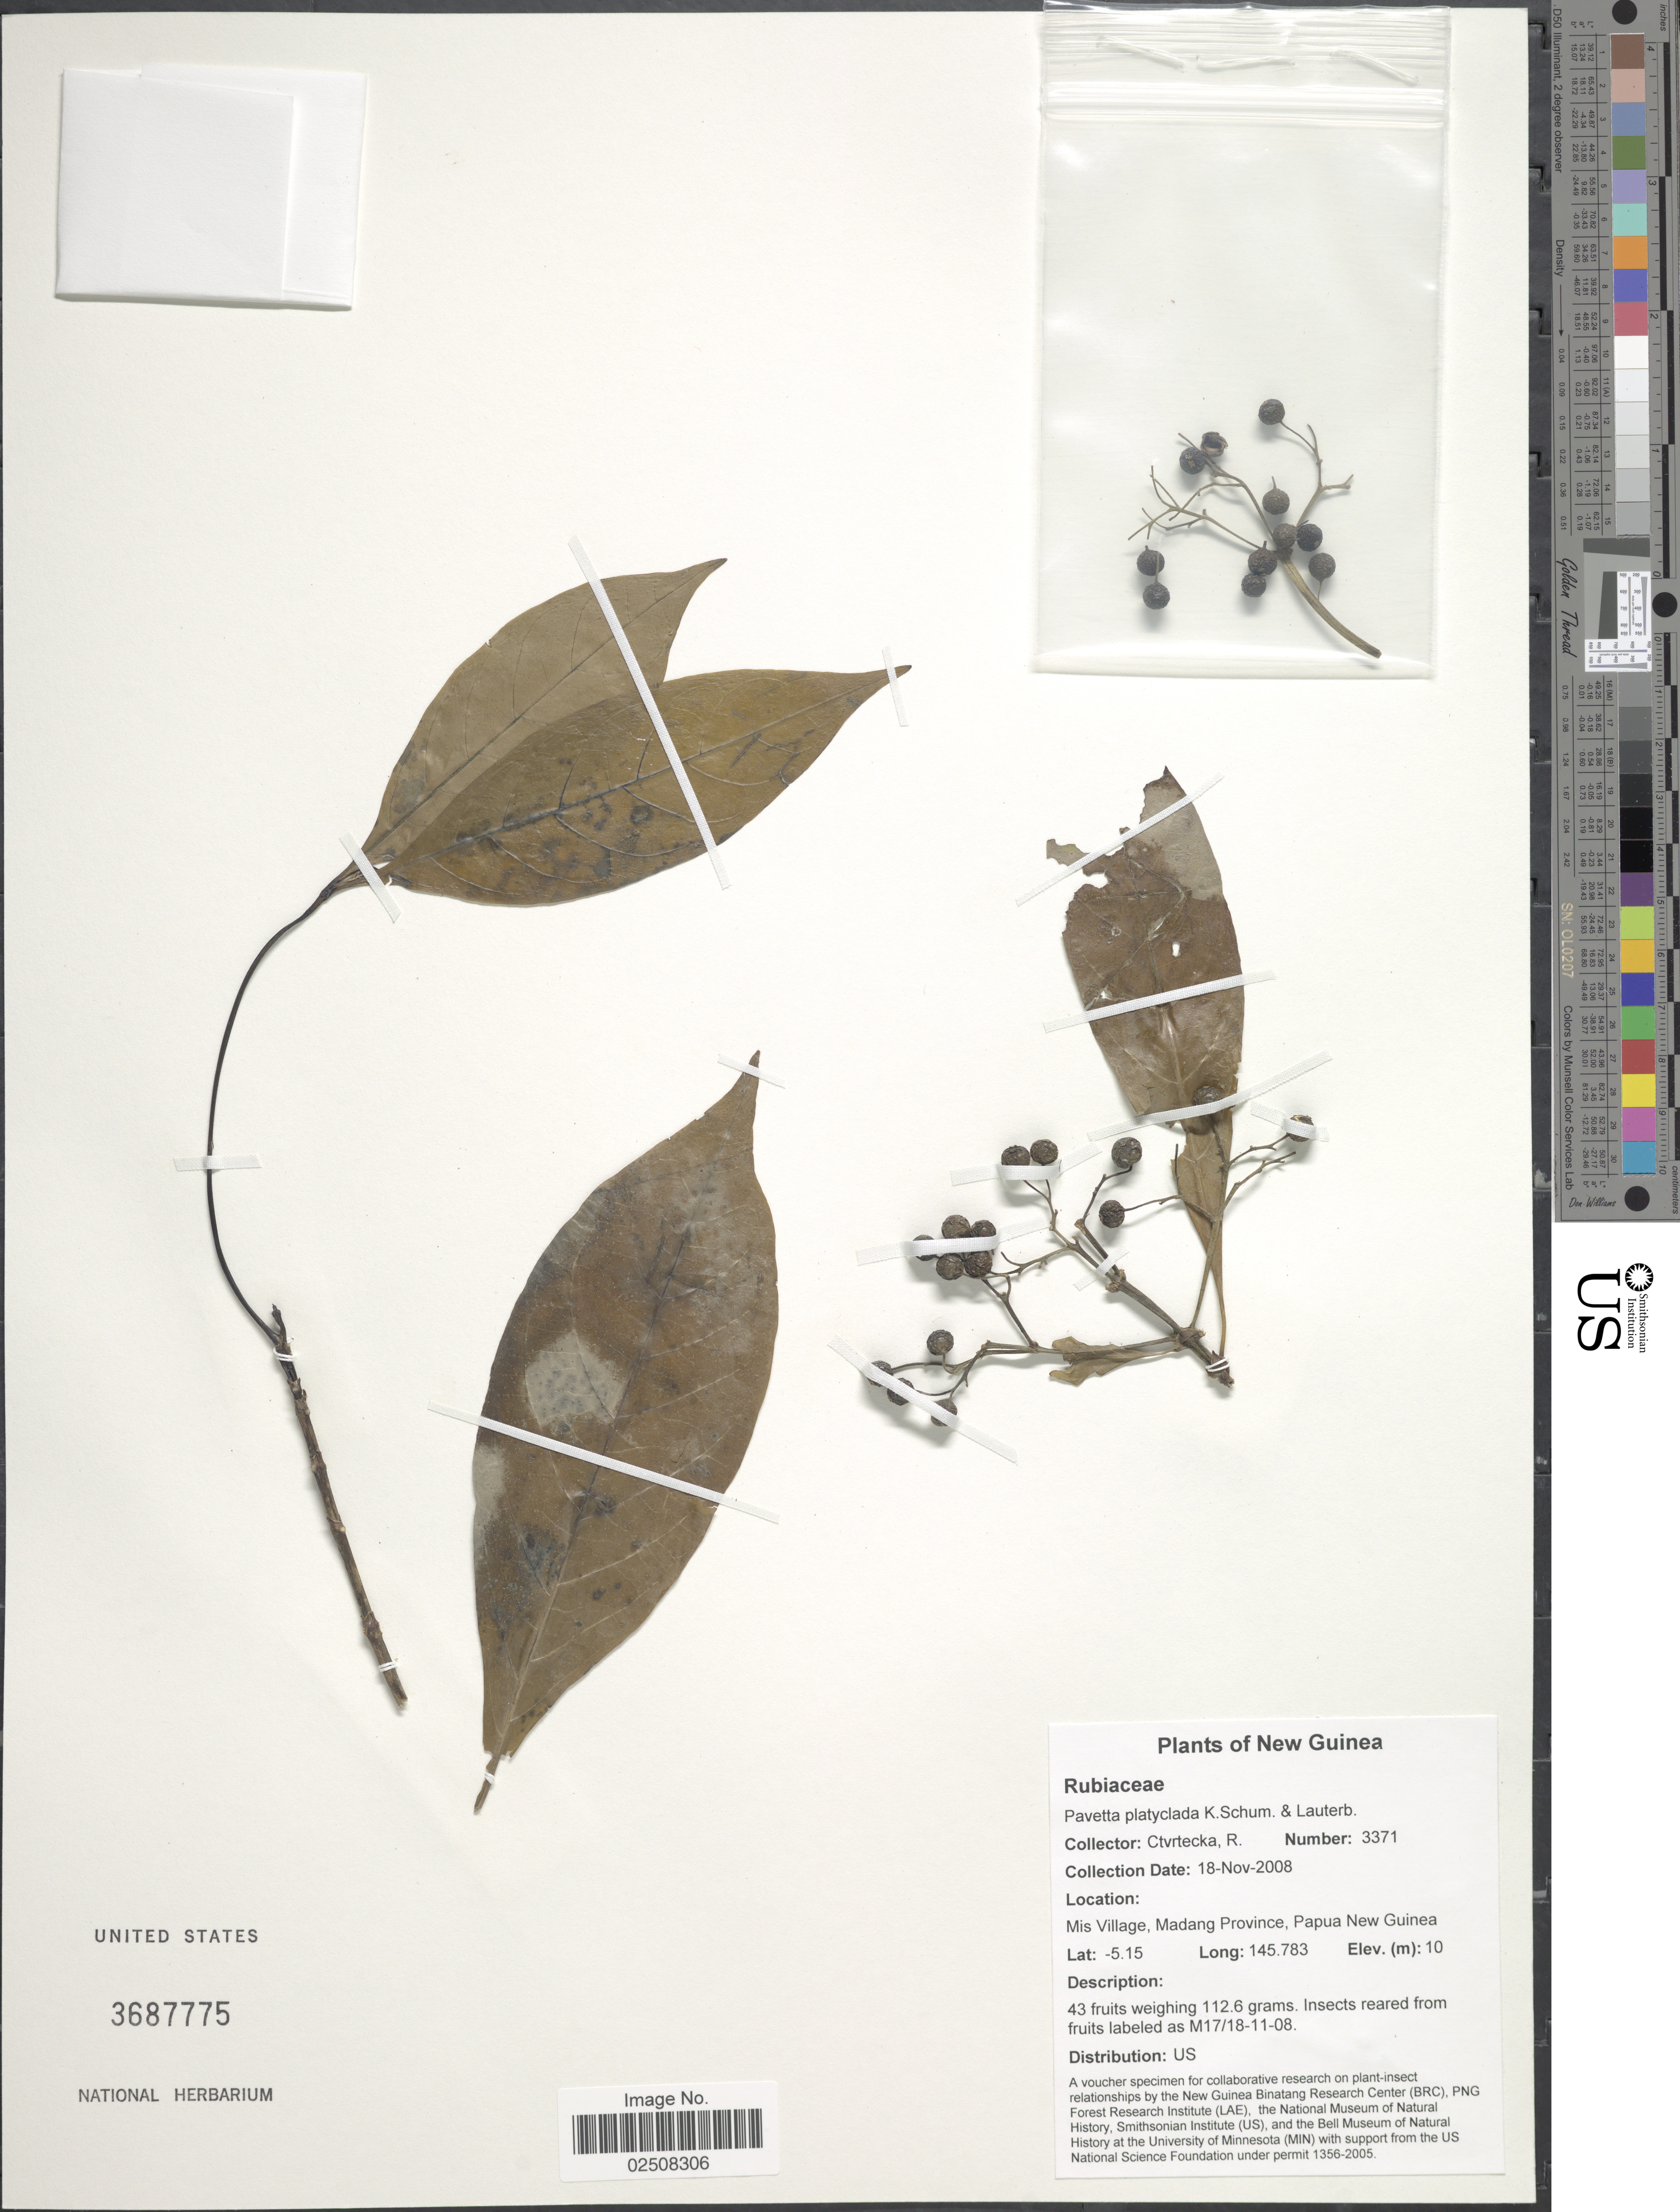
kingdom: Plantae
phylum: Tracheophyta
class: Magnoliopsida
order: Gentianales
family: Rubiaceae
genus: Pavetta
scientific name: Pavetta platyclada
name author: K. Schum. & Lauterb.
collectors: R. Ctvrtecka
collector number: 3371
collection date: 2008-11-18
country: Papua New Guinea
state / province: Madang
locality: New Guinea, MIs Village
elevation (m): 10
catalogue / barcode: US 3687775